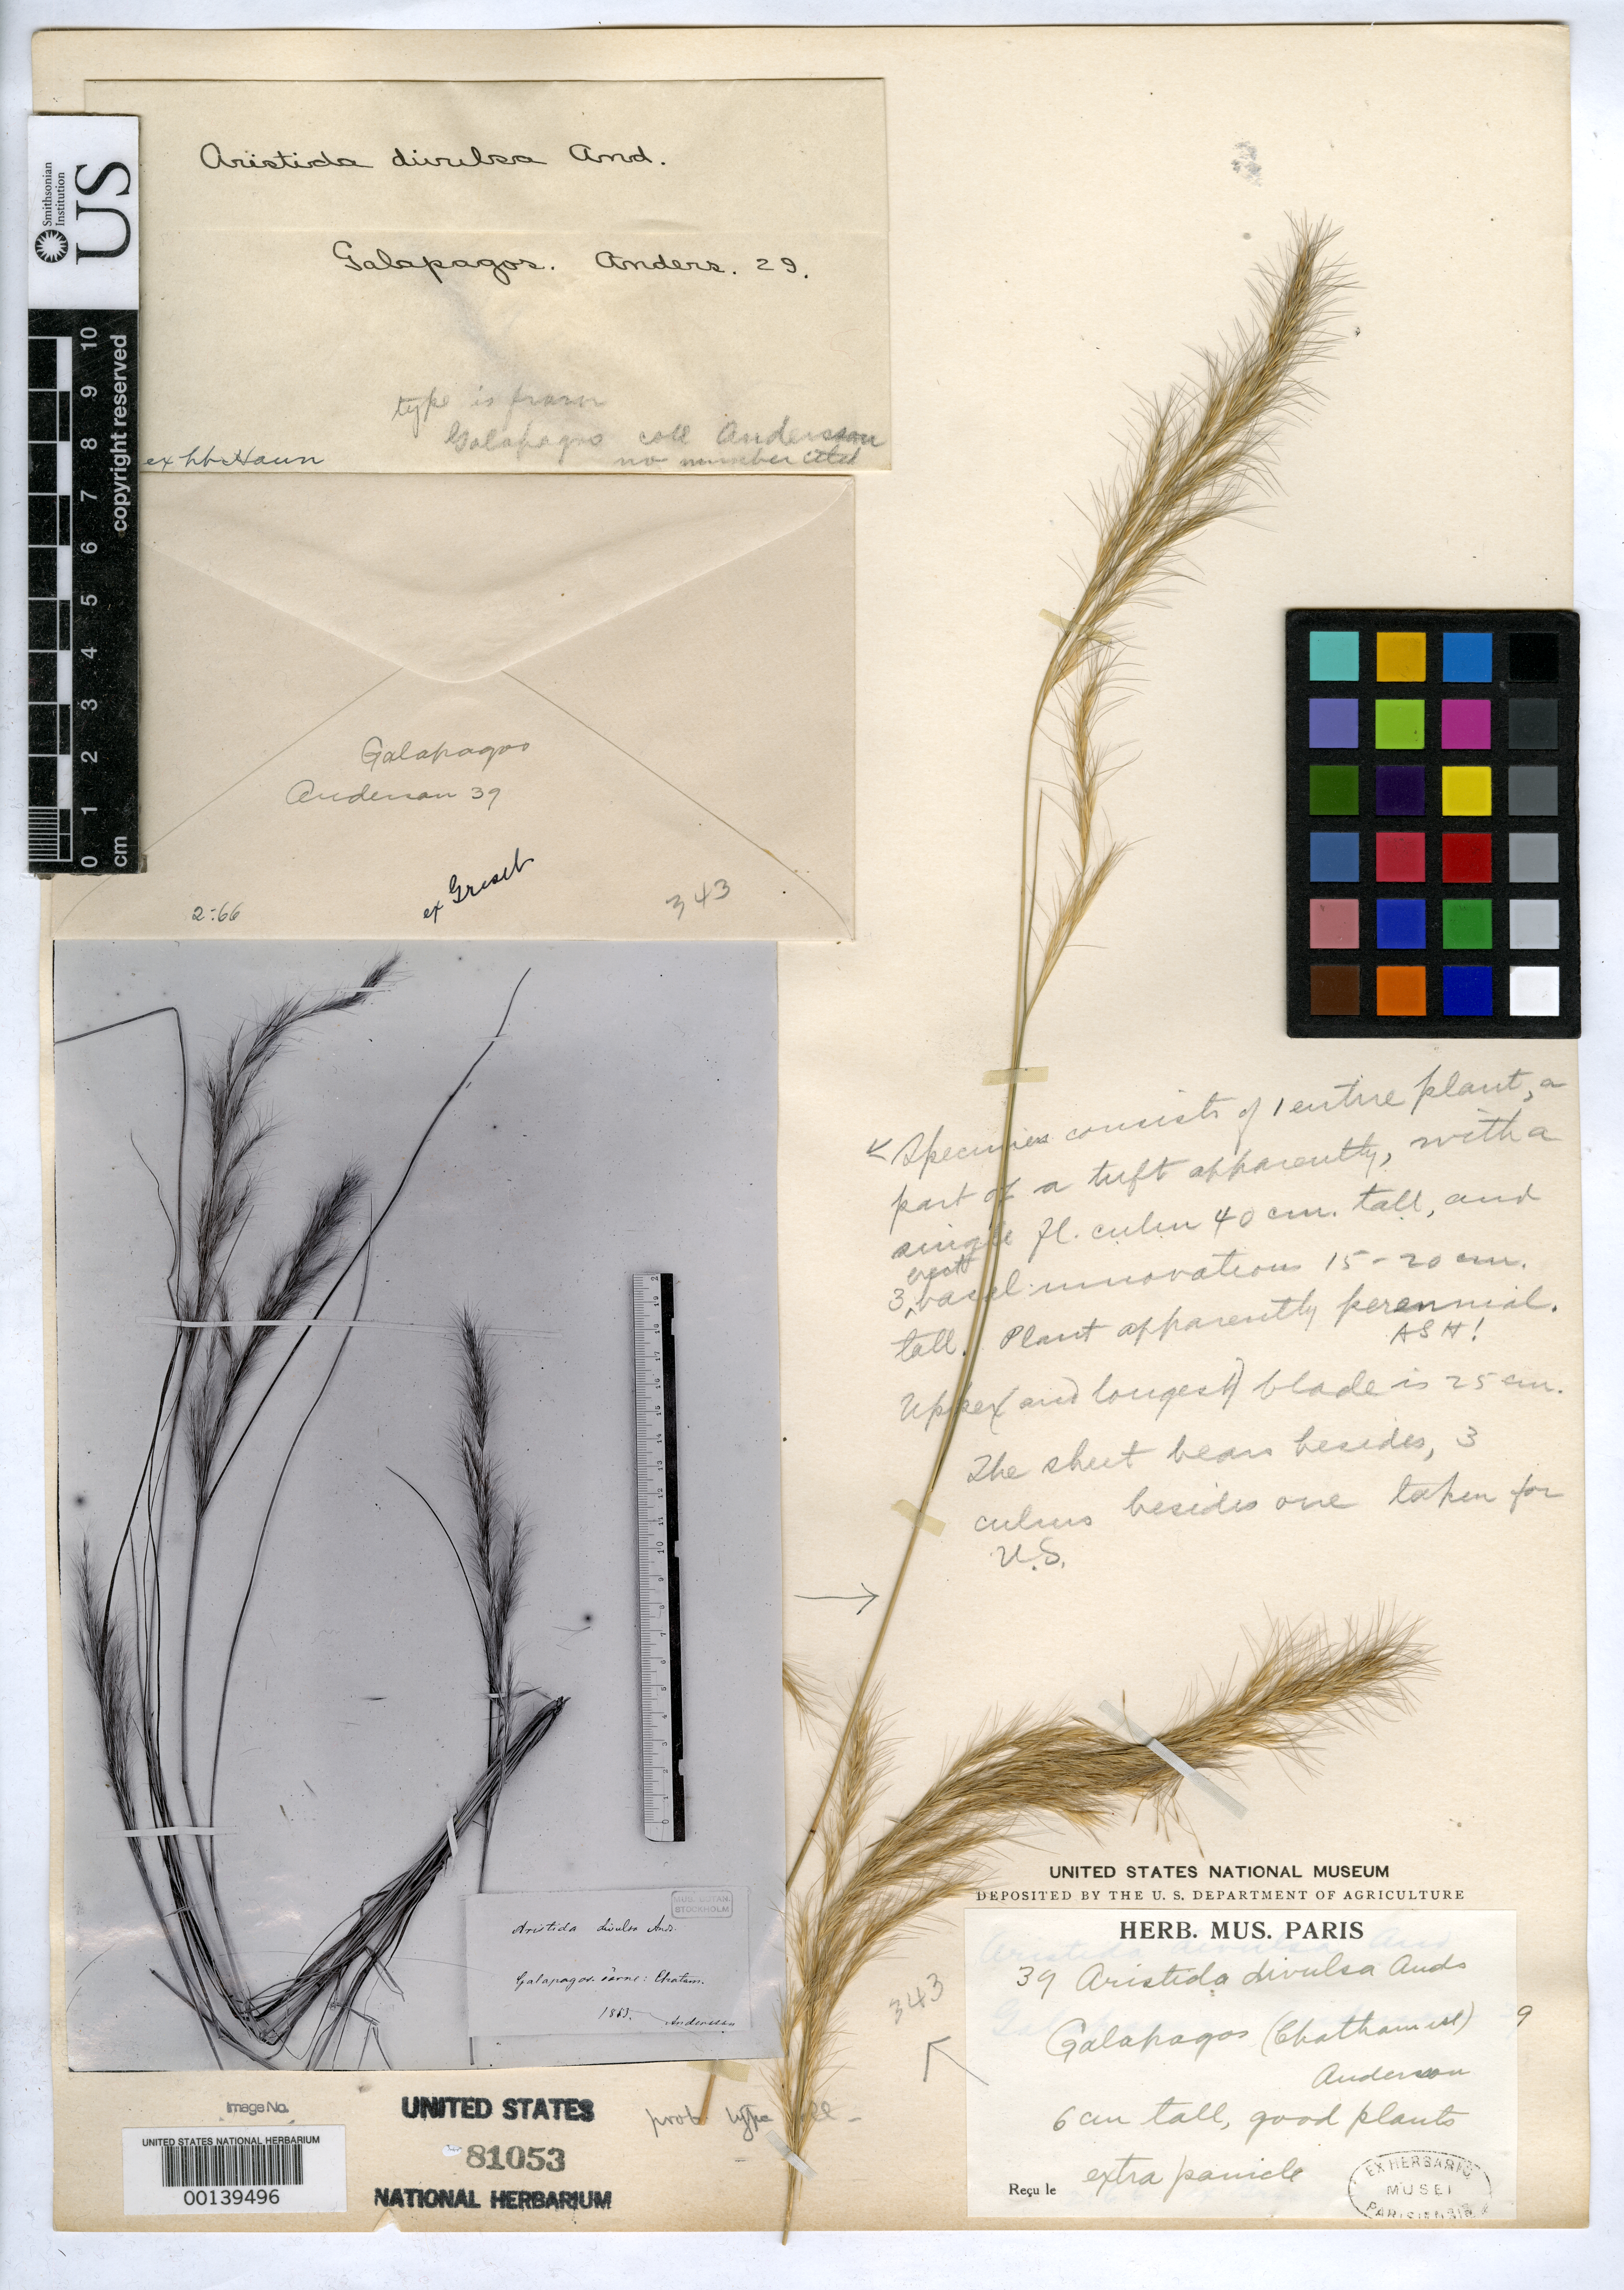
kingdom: Plantae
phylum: Tracheophyta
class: Liliopsida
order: Poales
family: Poaceae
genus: Aristida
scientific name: Aristida divulsa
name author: Andersson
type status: Type Collection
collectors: N. J. Andersson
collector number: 39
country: Ecuador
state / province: Colón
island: San Cristóbal [Chatham]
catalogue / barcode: US 81053